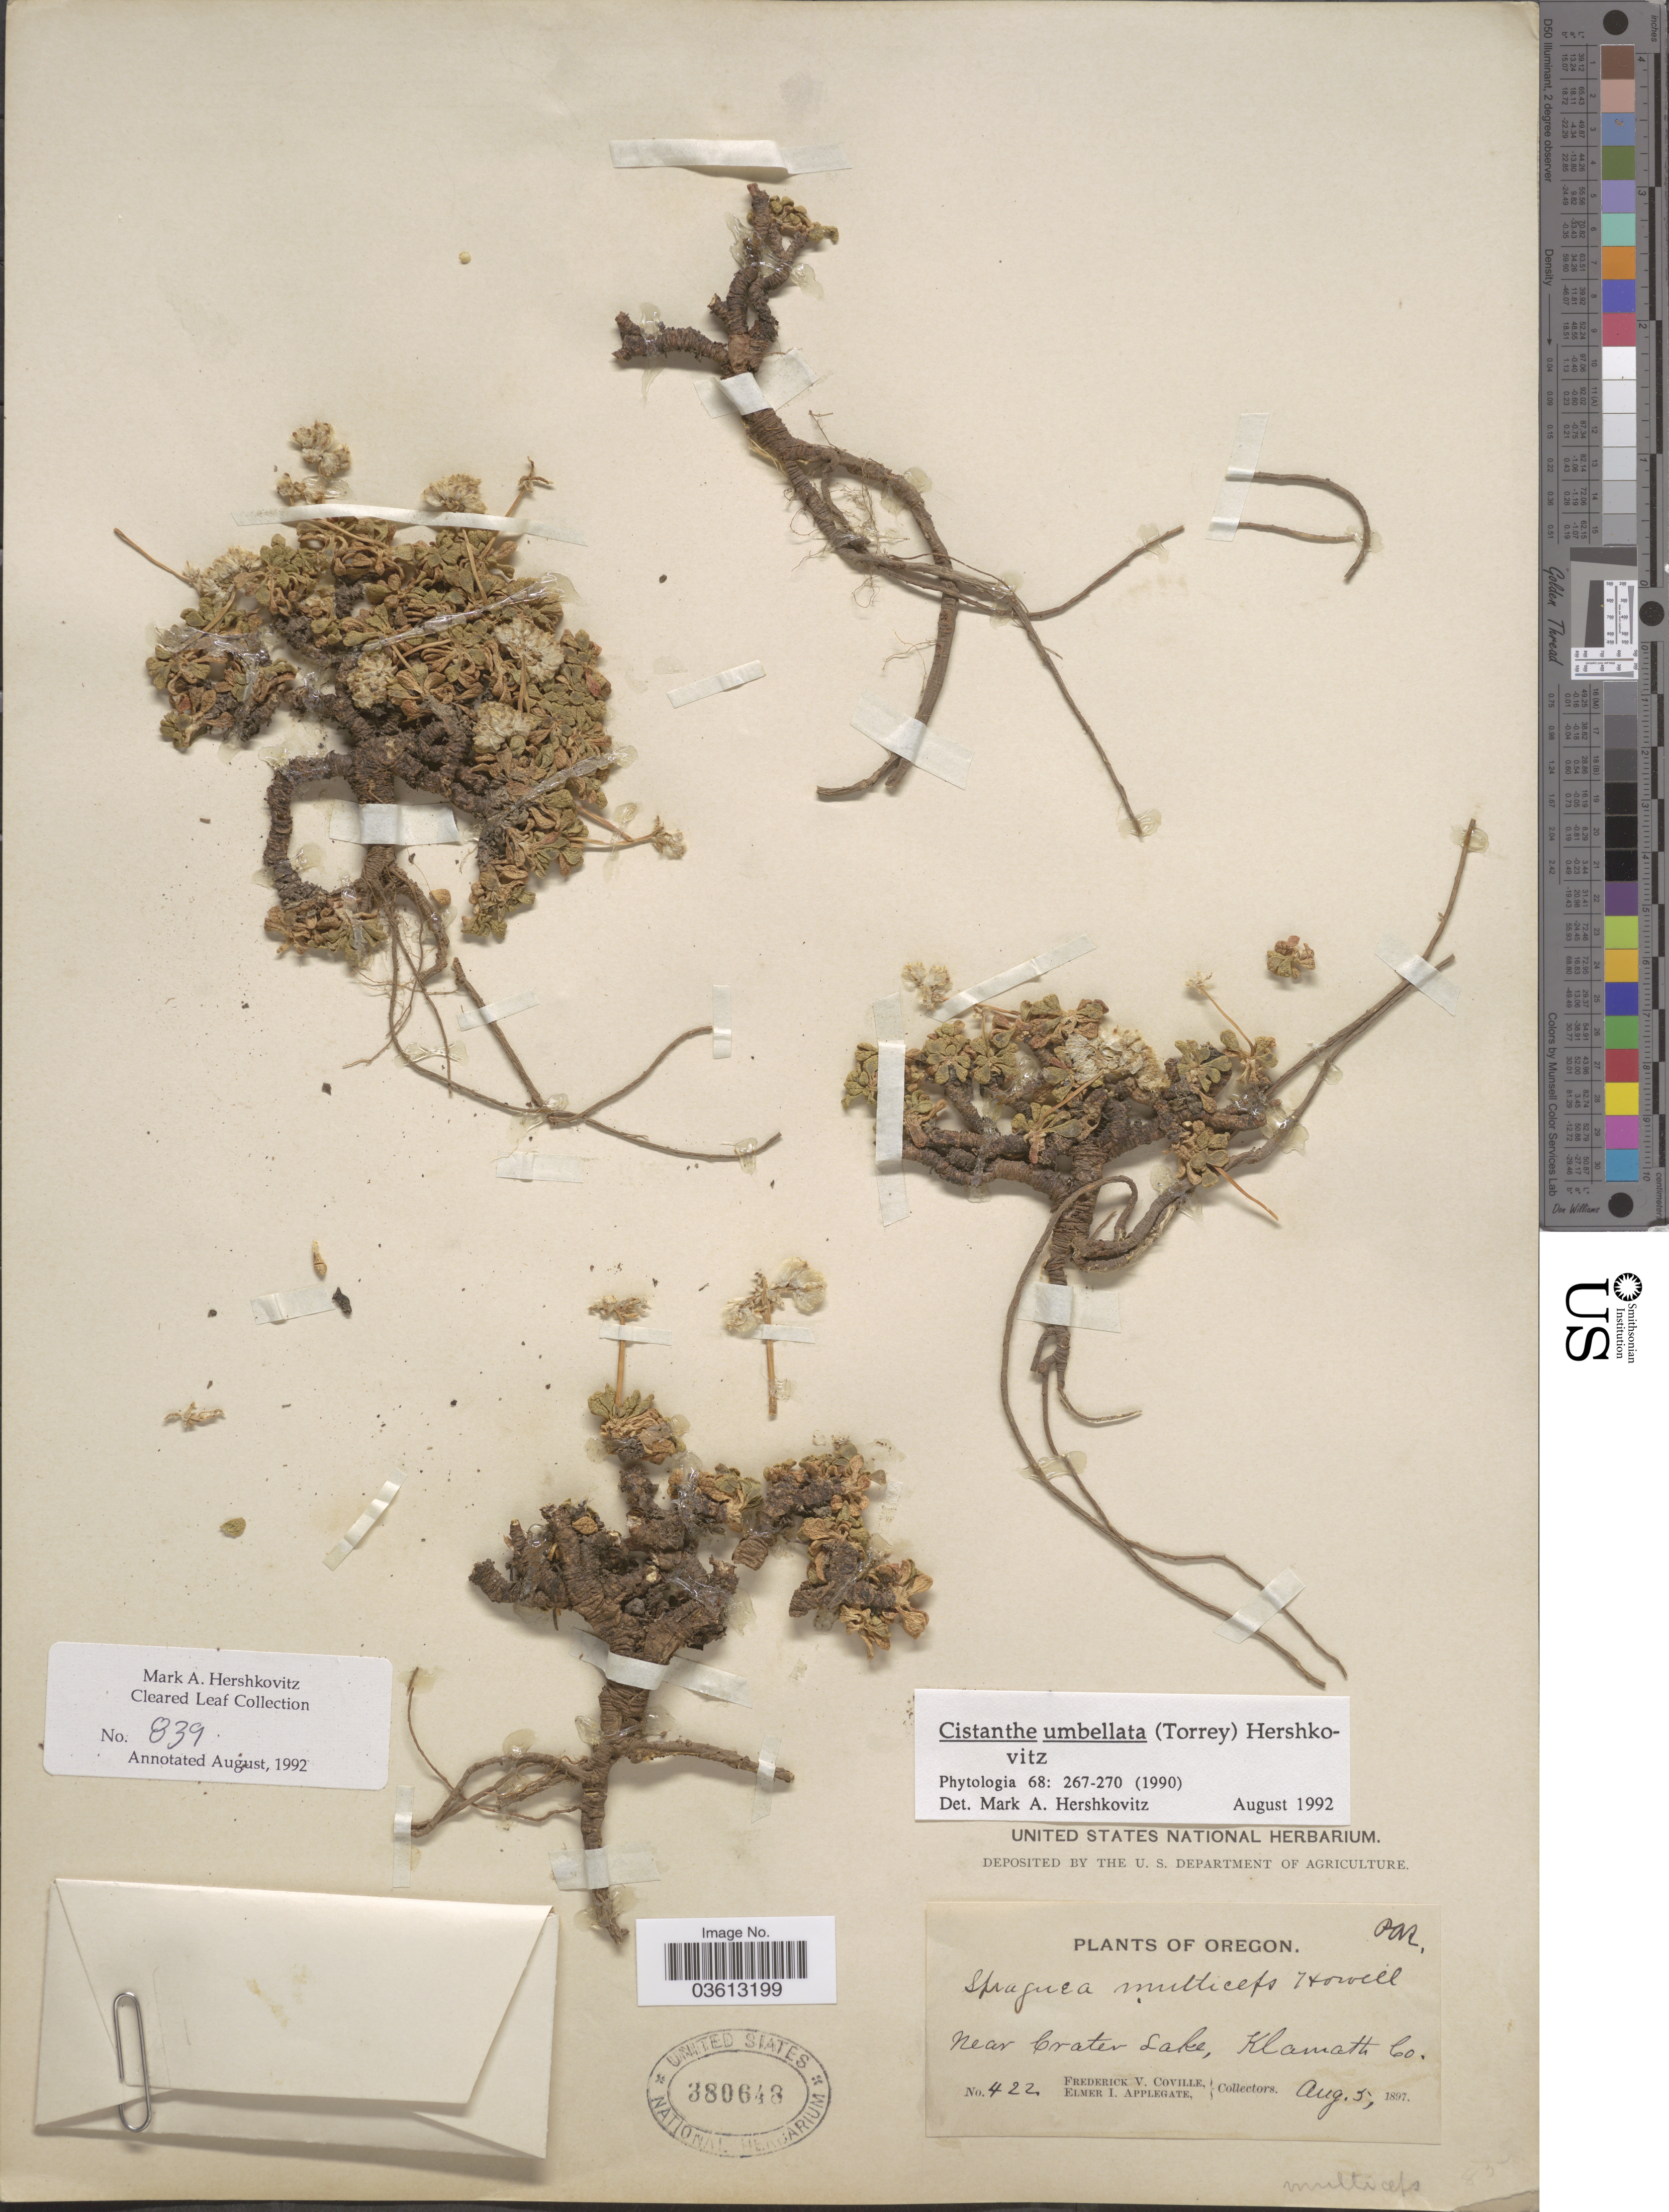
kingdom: Plantae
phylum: Tracheophyta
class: Magnoliopsida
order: Caryophyllales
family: Montiaceae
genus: Calandrinia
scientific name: Calandrinia umbellata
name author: (Ruiz & Pav.) DC.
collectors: F. V. Coville & E. I. Applegate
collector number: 422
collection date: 1897-08-05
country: United States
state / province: Oregon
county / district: Klamath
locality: Near Crater Lake, Klamath Co.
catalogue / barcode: US 380648